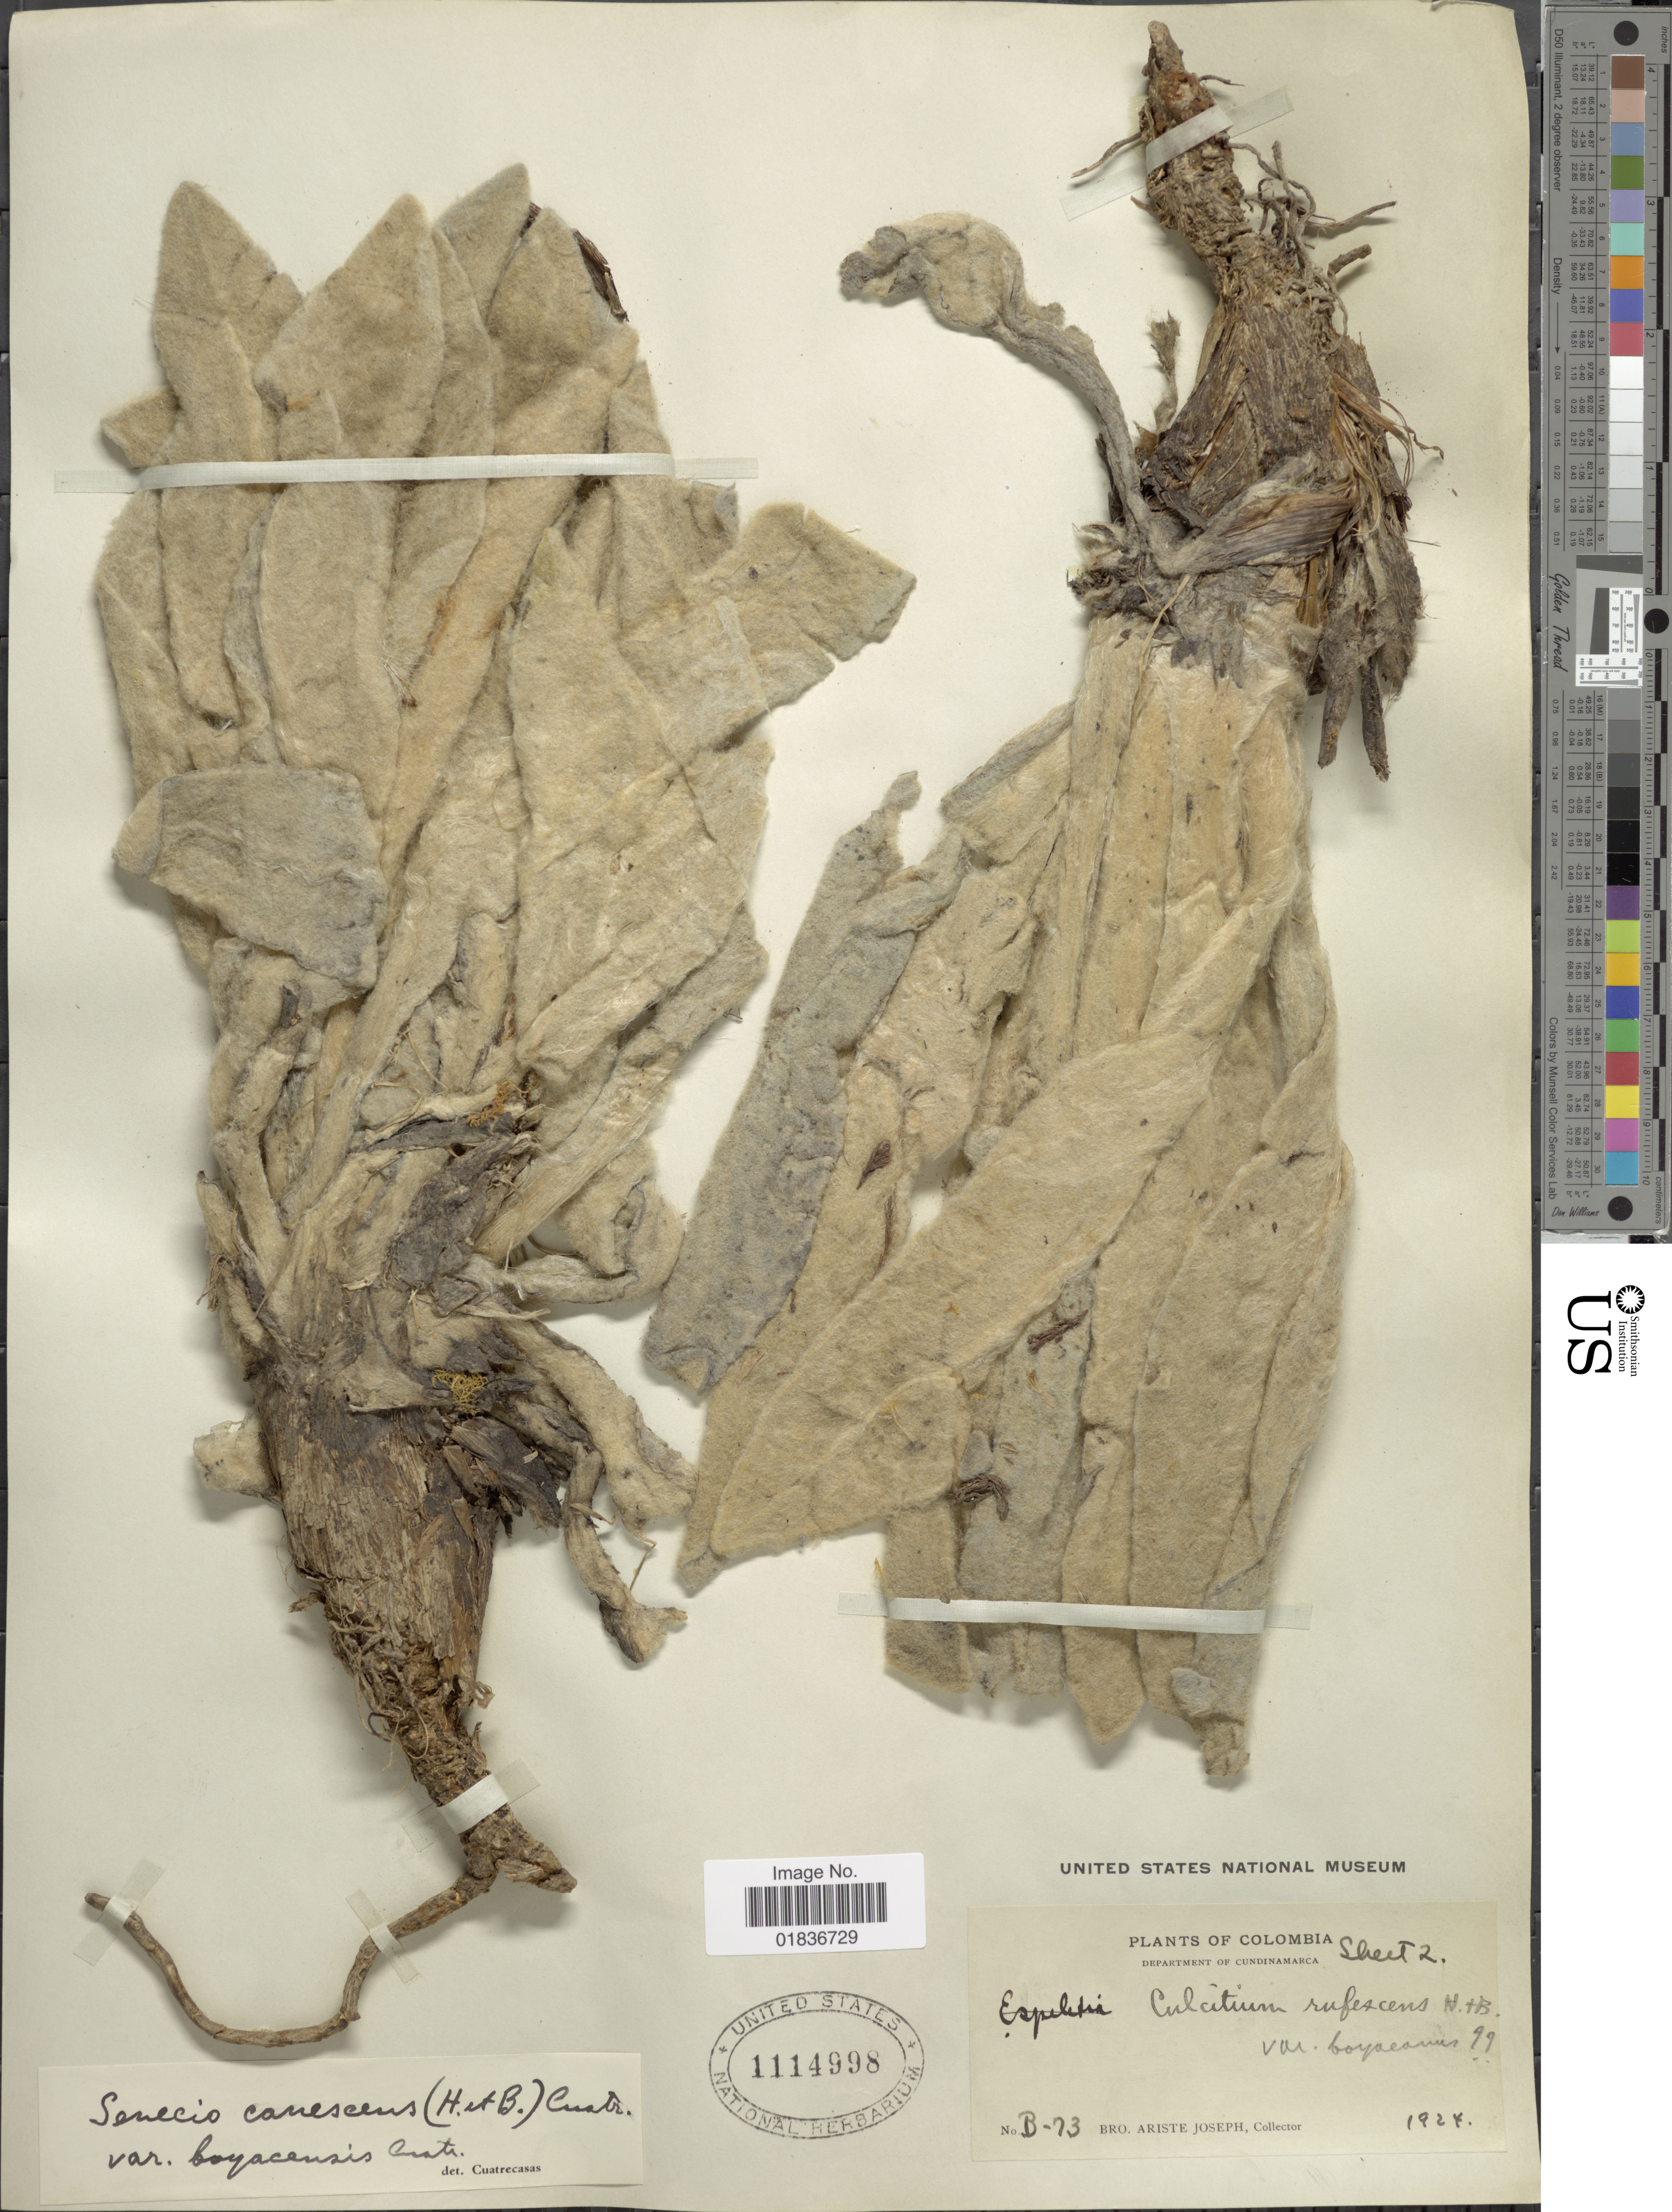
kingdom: Plantae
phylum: Tracheophyta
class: Magnoliopsida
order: Asterales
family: Asteraceae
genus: Senecio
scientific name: Senecio canescens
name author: (Bonpl.) Cuatrec.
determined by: Salomon, Luciana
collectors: Bro. Ariste-Joseph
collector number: B-73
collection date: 1924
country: Colombia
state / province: Cundinamarca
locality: Department of Cundinamarca.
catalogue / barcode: US 1114998